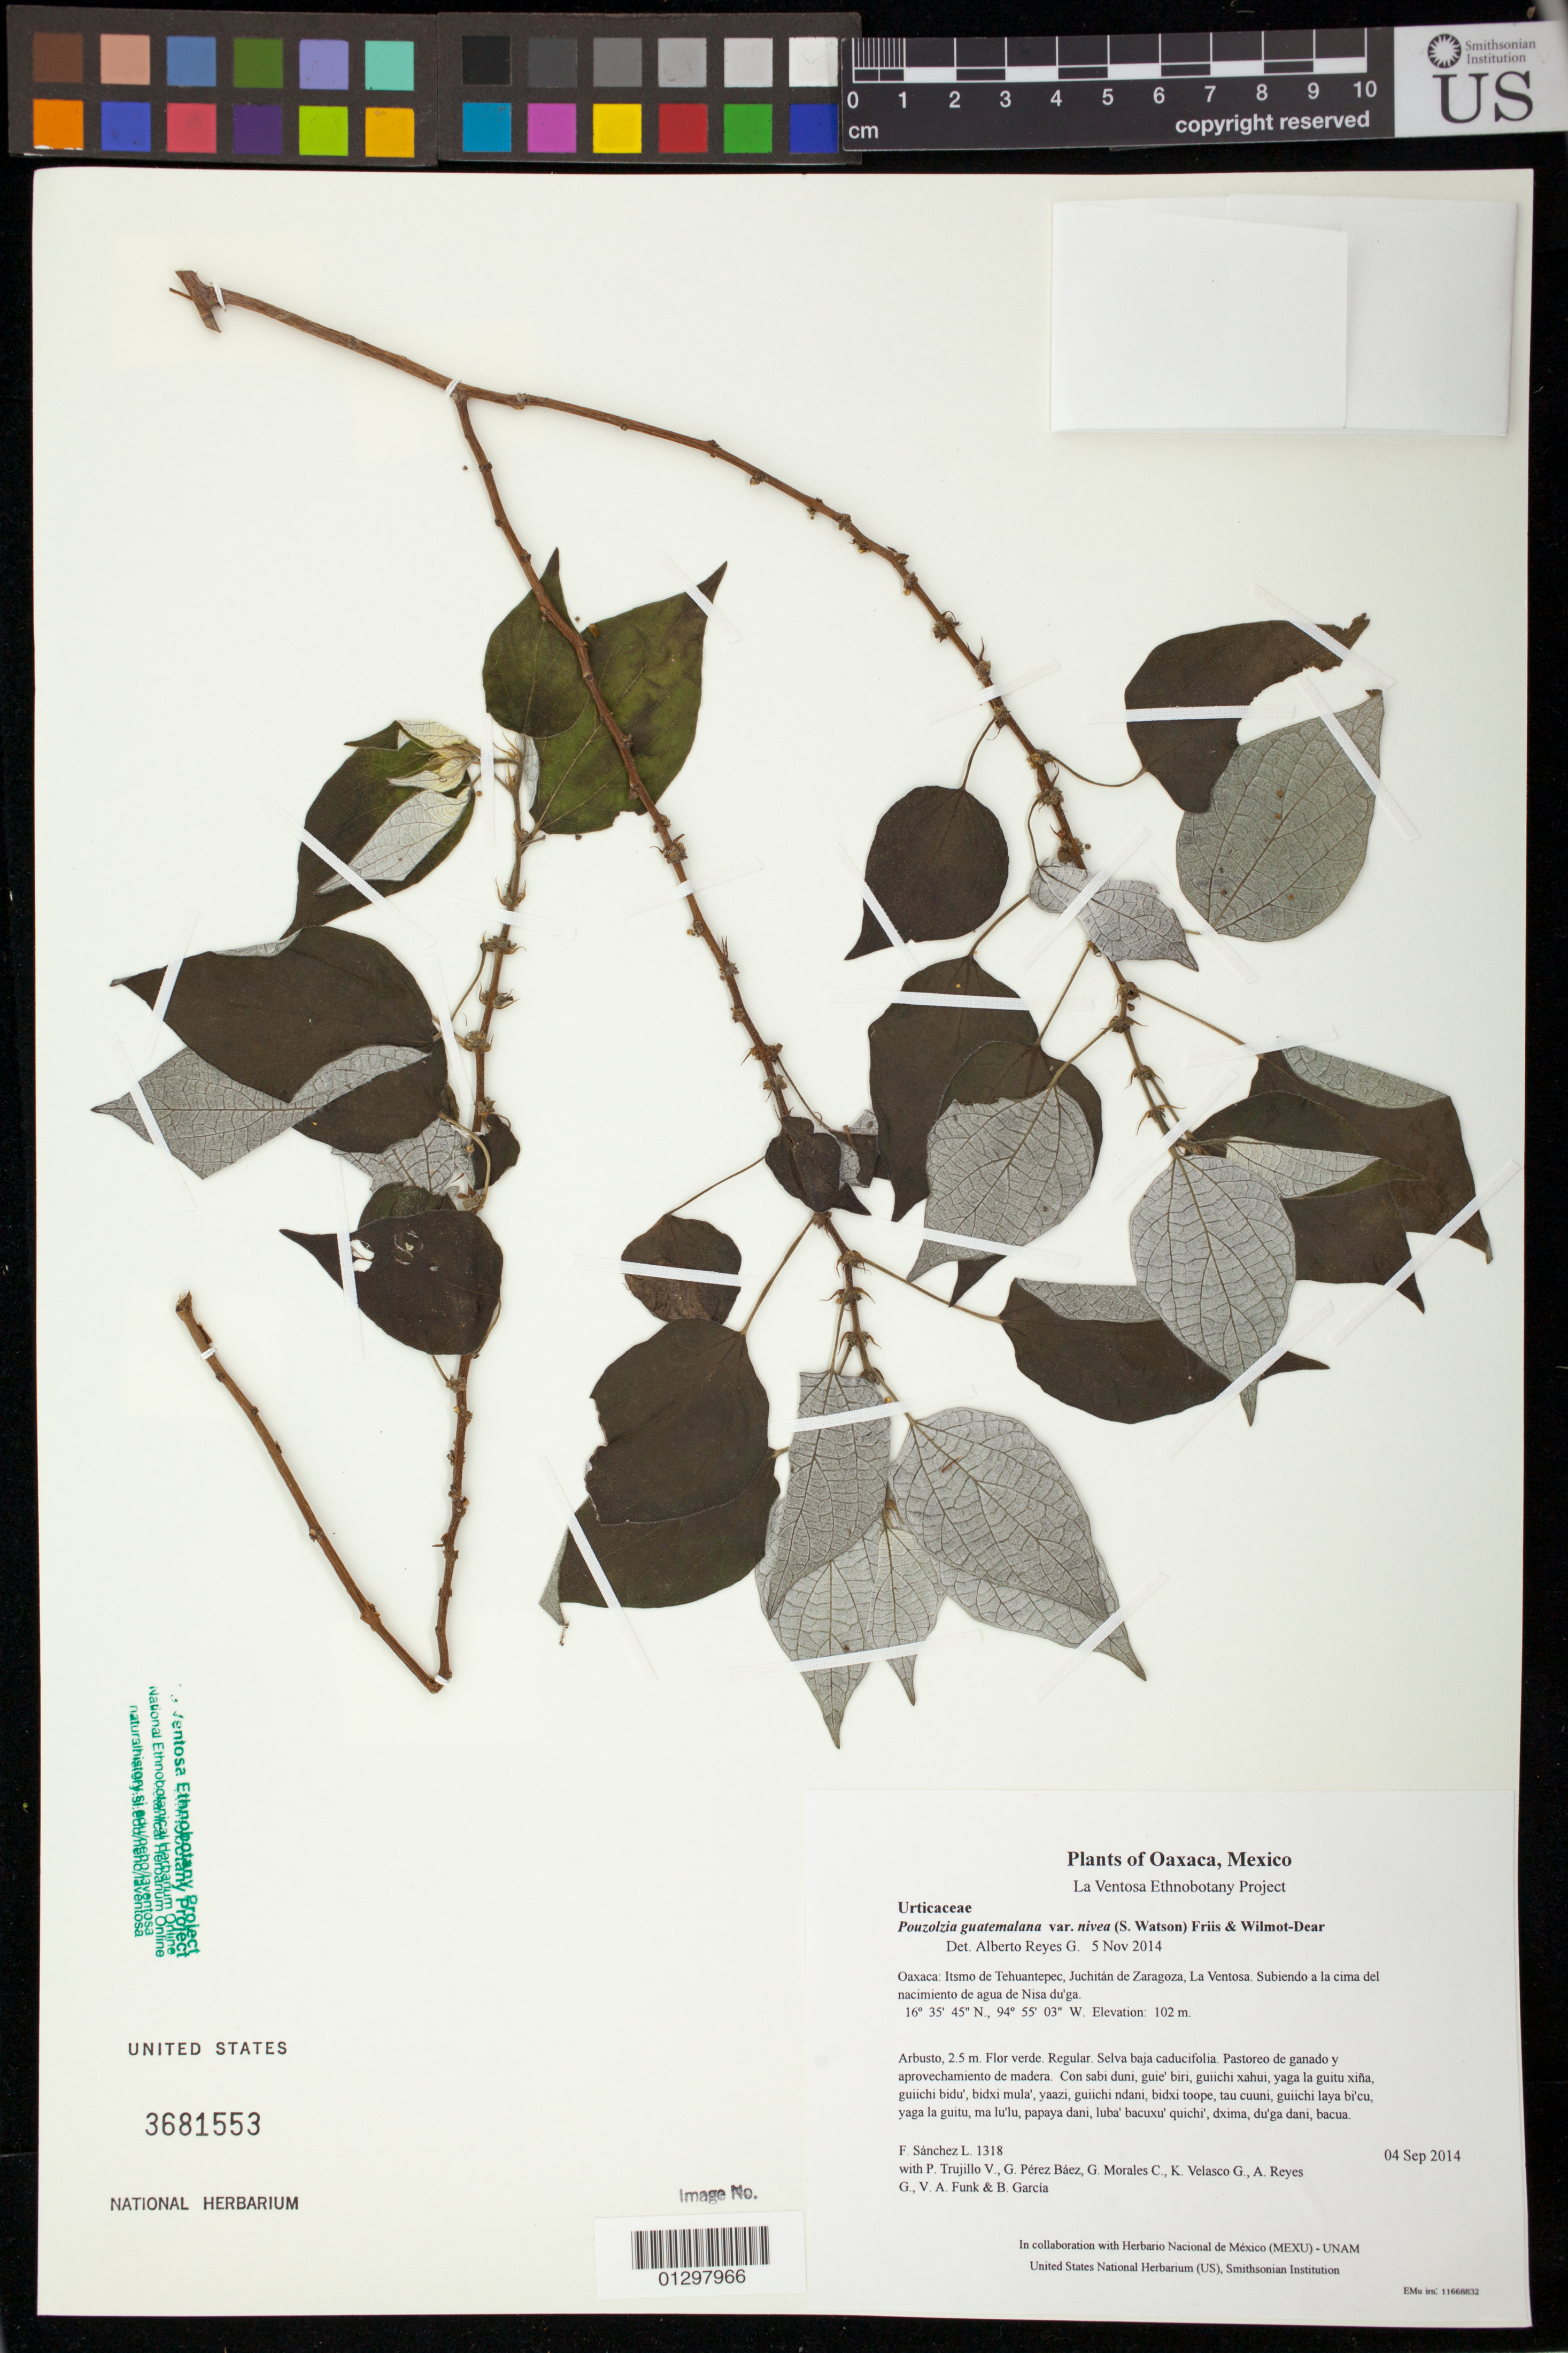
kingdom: Plantae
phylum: Tracheophyta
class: Magnoliopsida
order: Rosales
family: Urticaceae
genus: Pouzolzia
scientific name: Pouzolzia guatemalana var. nivea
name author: (S. Watson) Friis & Wilmot-Dear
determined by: Reyes García, A.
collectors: F. Sánchez L., P. Trujillo V., G. Pérez Báez, G. Morales C., K. Velasco G., A. Reyes G., V. Funk & B. García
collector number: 1318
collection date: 2014-09-04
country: Mexico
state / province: Oaxaca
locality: Itsmo de Tehuantepec, Juchitán de Zaragoza, La Ventosa. Subiendo a la cima del nacimiento de agua de Nisa du'ga.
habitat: Selva baja caducifolia. Pastoreo de ganado y aprovechamiento de madera.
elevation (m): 102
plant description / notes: JEBOT, MEXU, SERO, US; Yaga bandaga. 2.5 m. Guie' naga'. Nuu.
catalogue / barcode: US 3681553